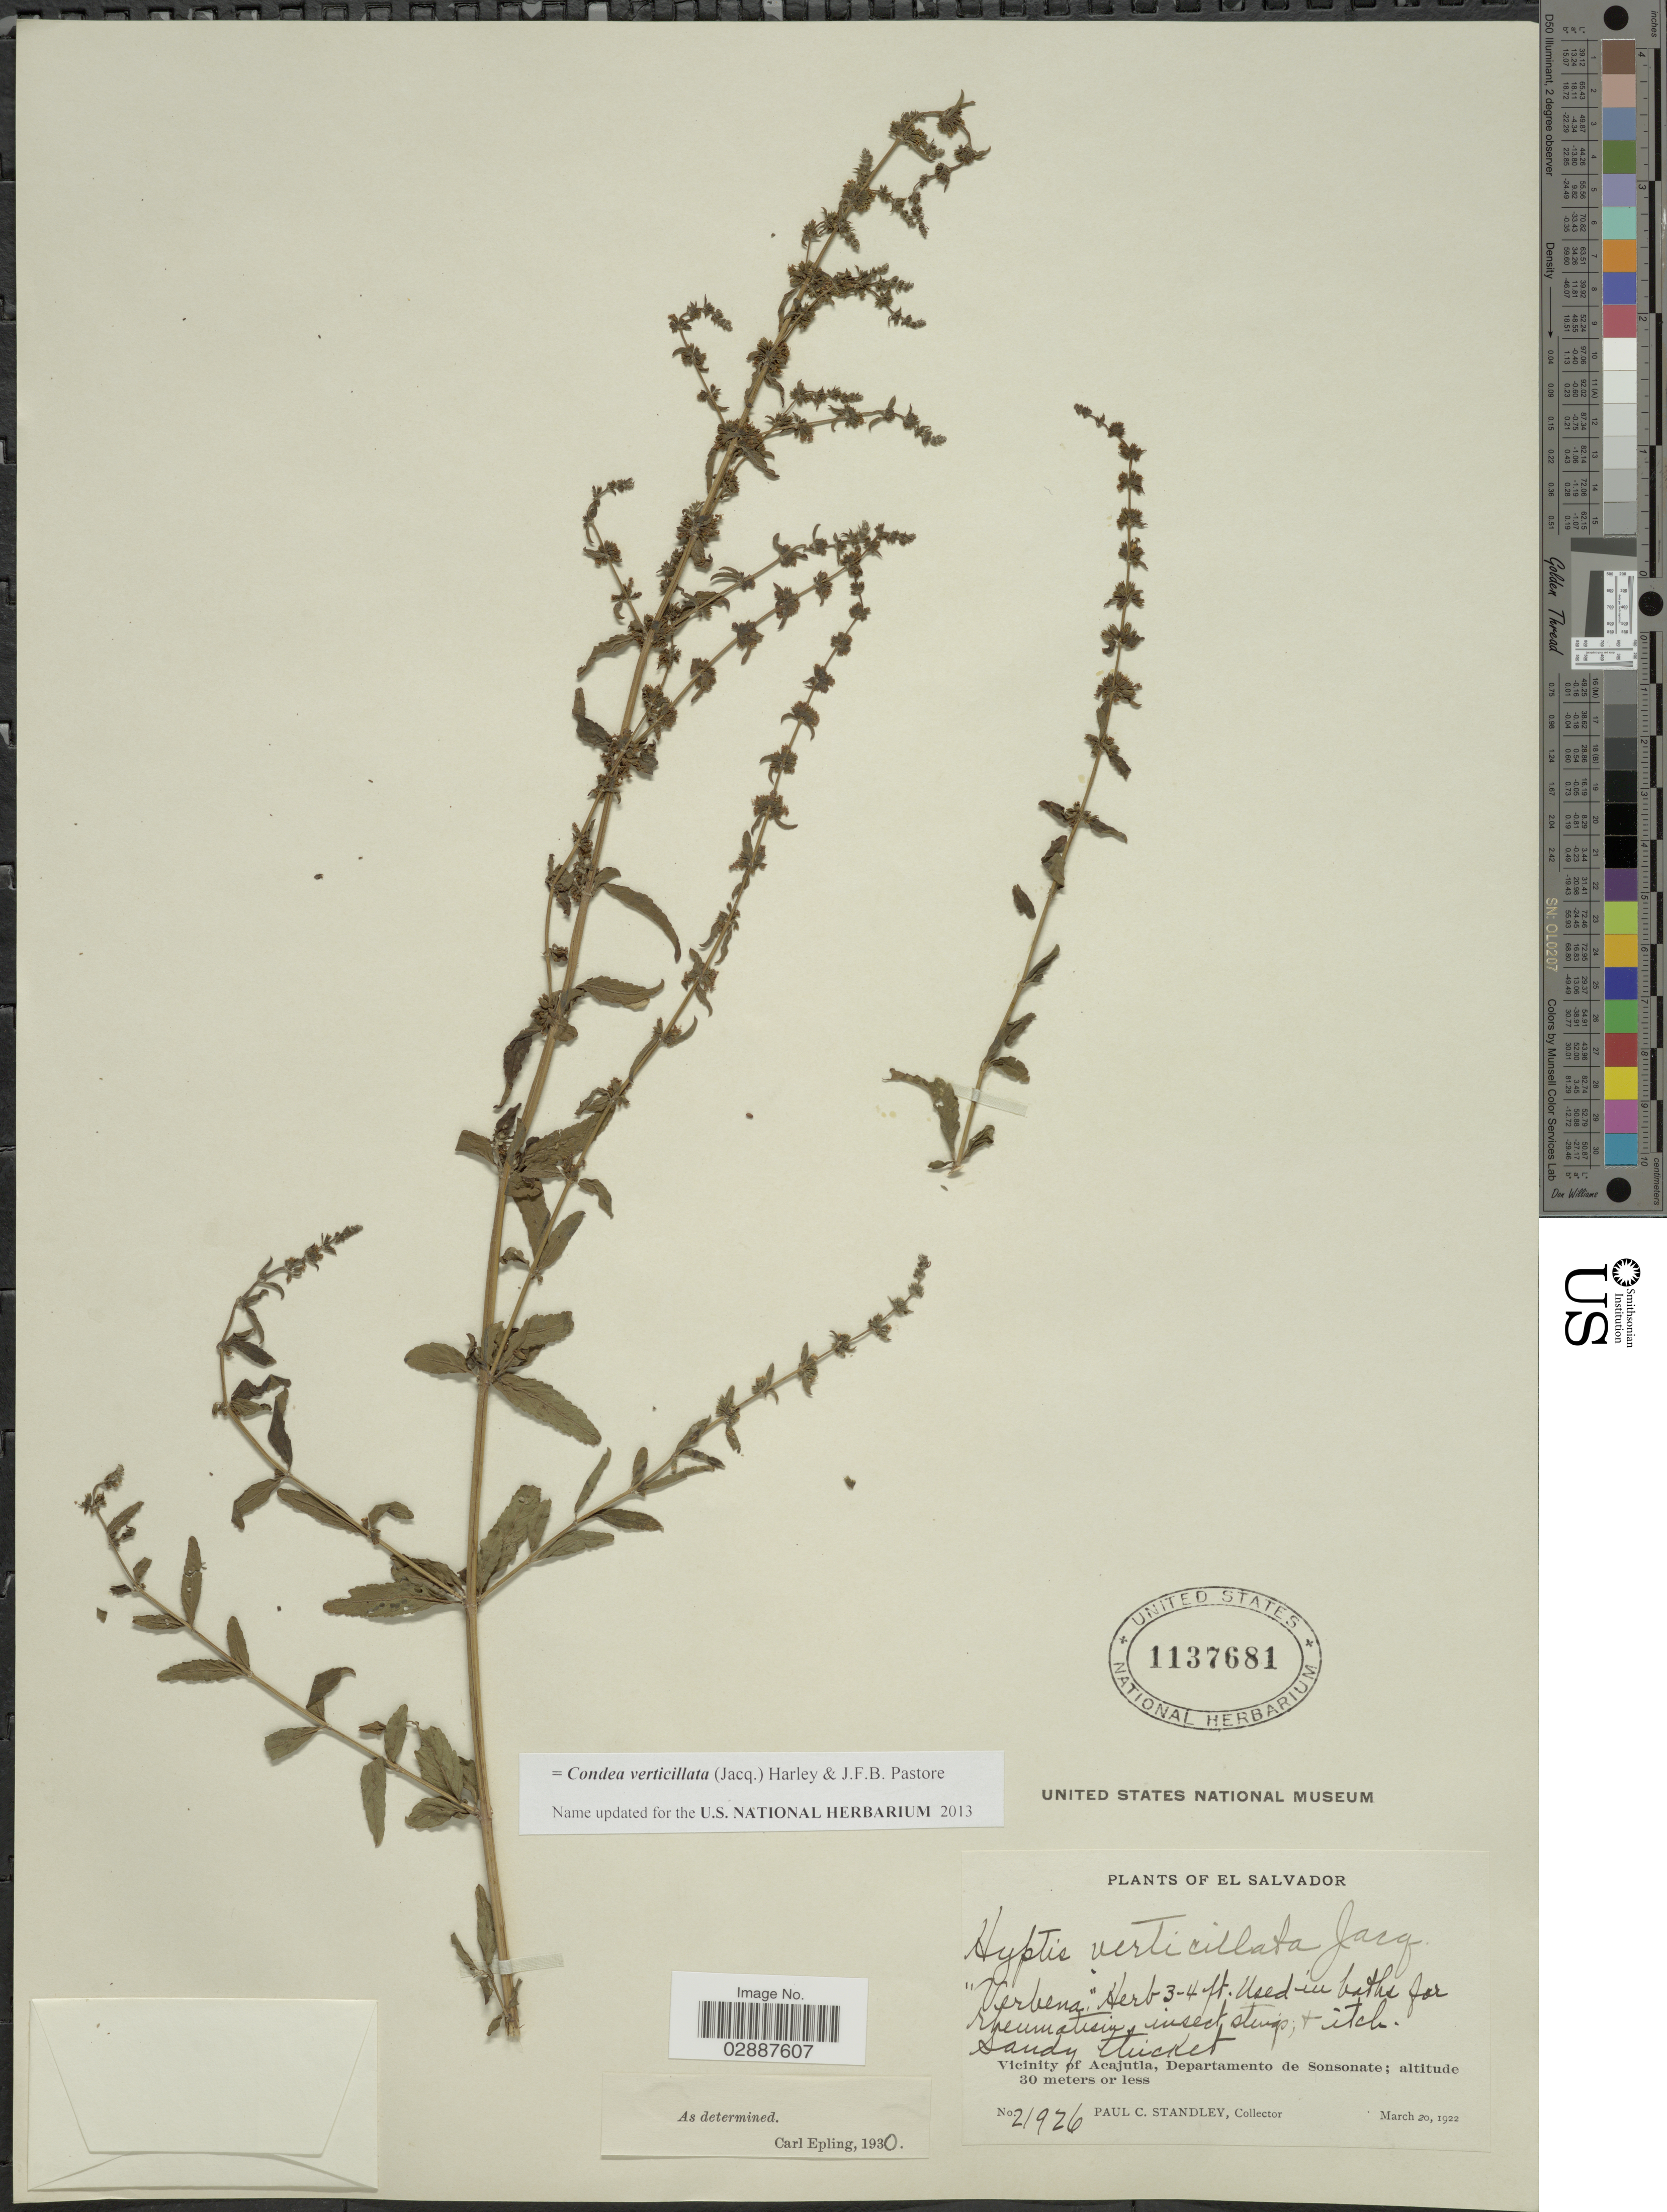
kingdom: Plantae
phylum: Tracheophyta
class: Magnoliopsida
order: Lamiales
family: Lamiaceae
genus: Condea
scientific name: Condea verticillata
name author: (Jacq.) Harley & J.F.B. Pastore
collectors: P. C. Standley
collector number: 21926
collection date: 1922-03-20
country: El Salvador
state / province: Sonsonate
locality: Vicinity of Acajutla, Departamento de Sonsonate.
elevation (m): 30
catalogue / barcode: US 1137681